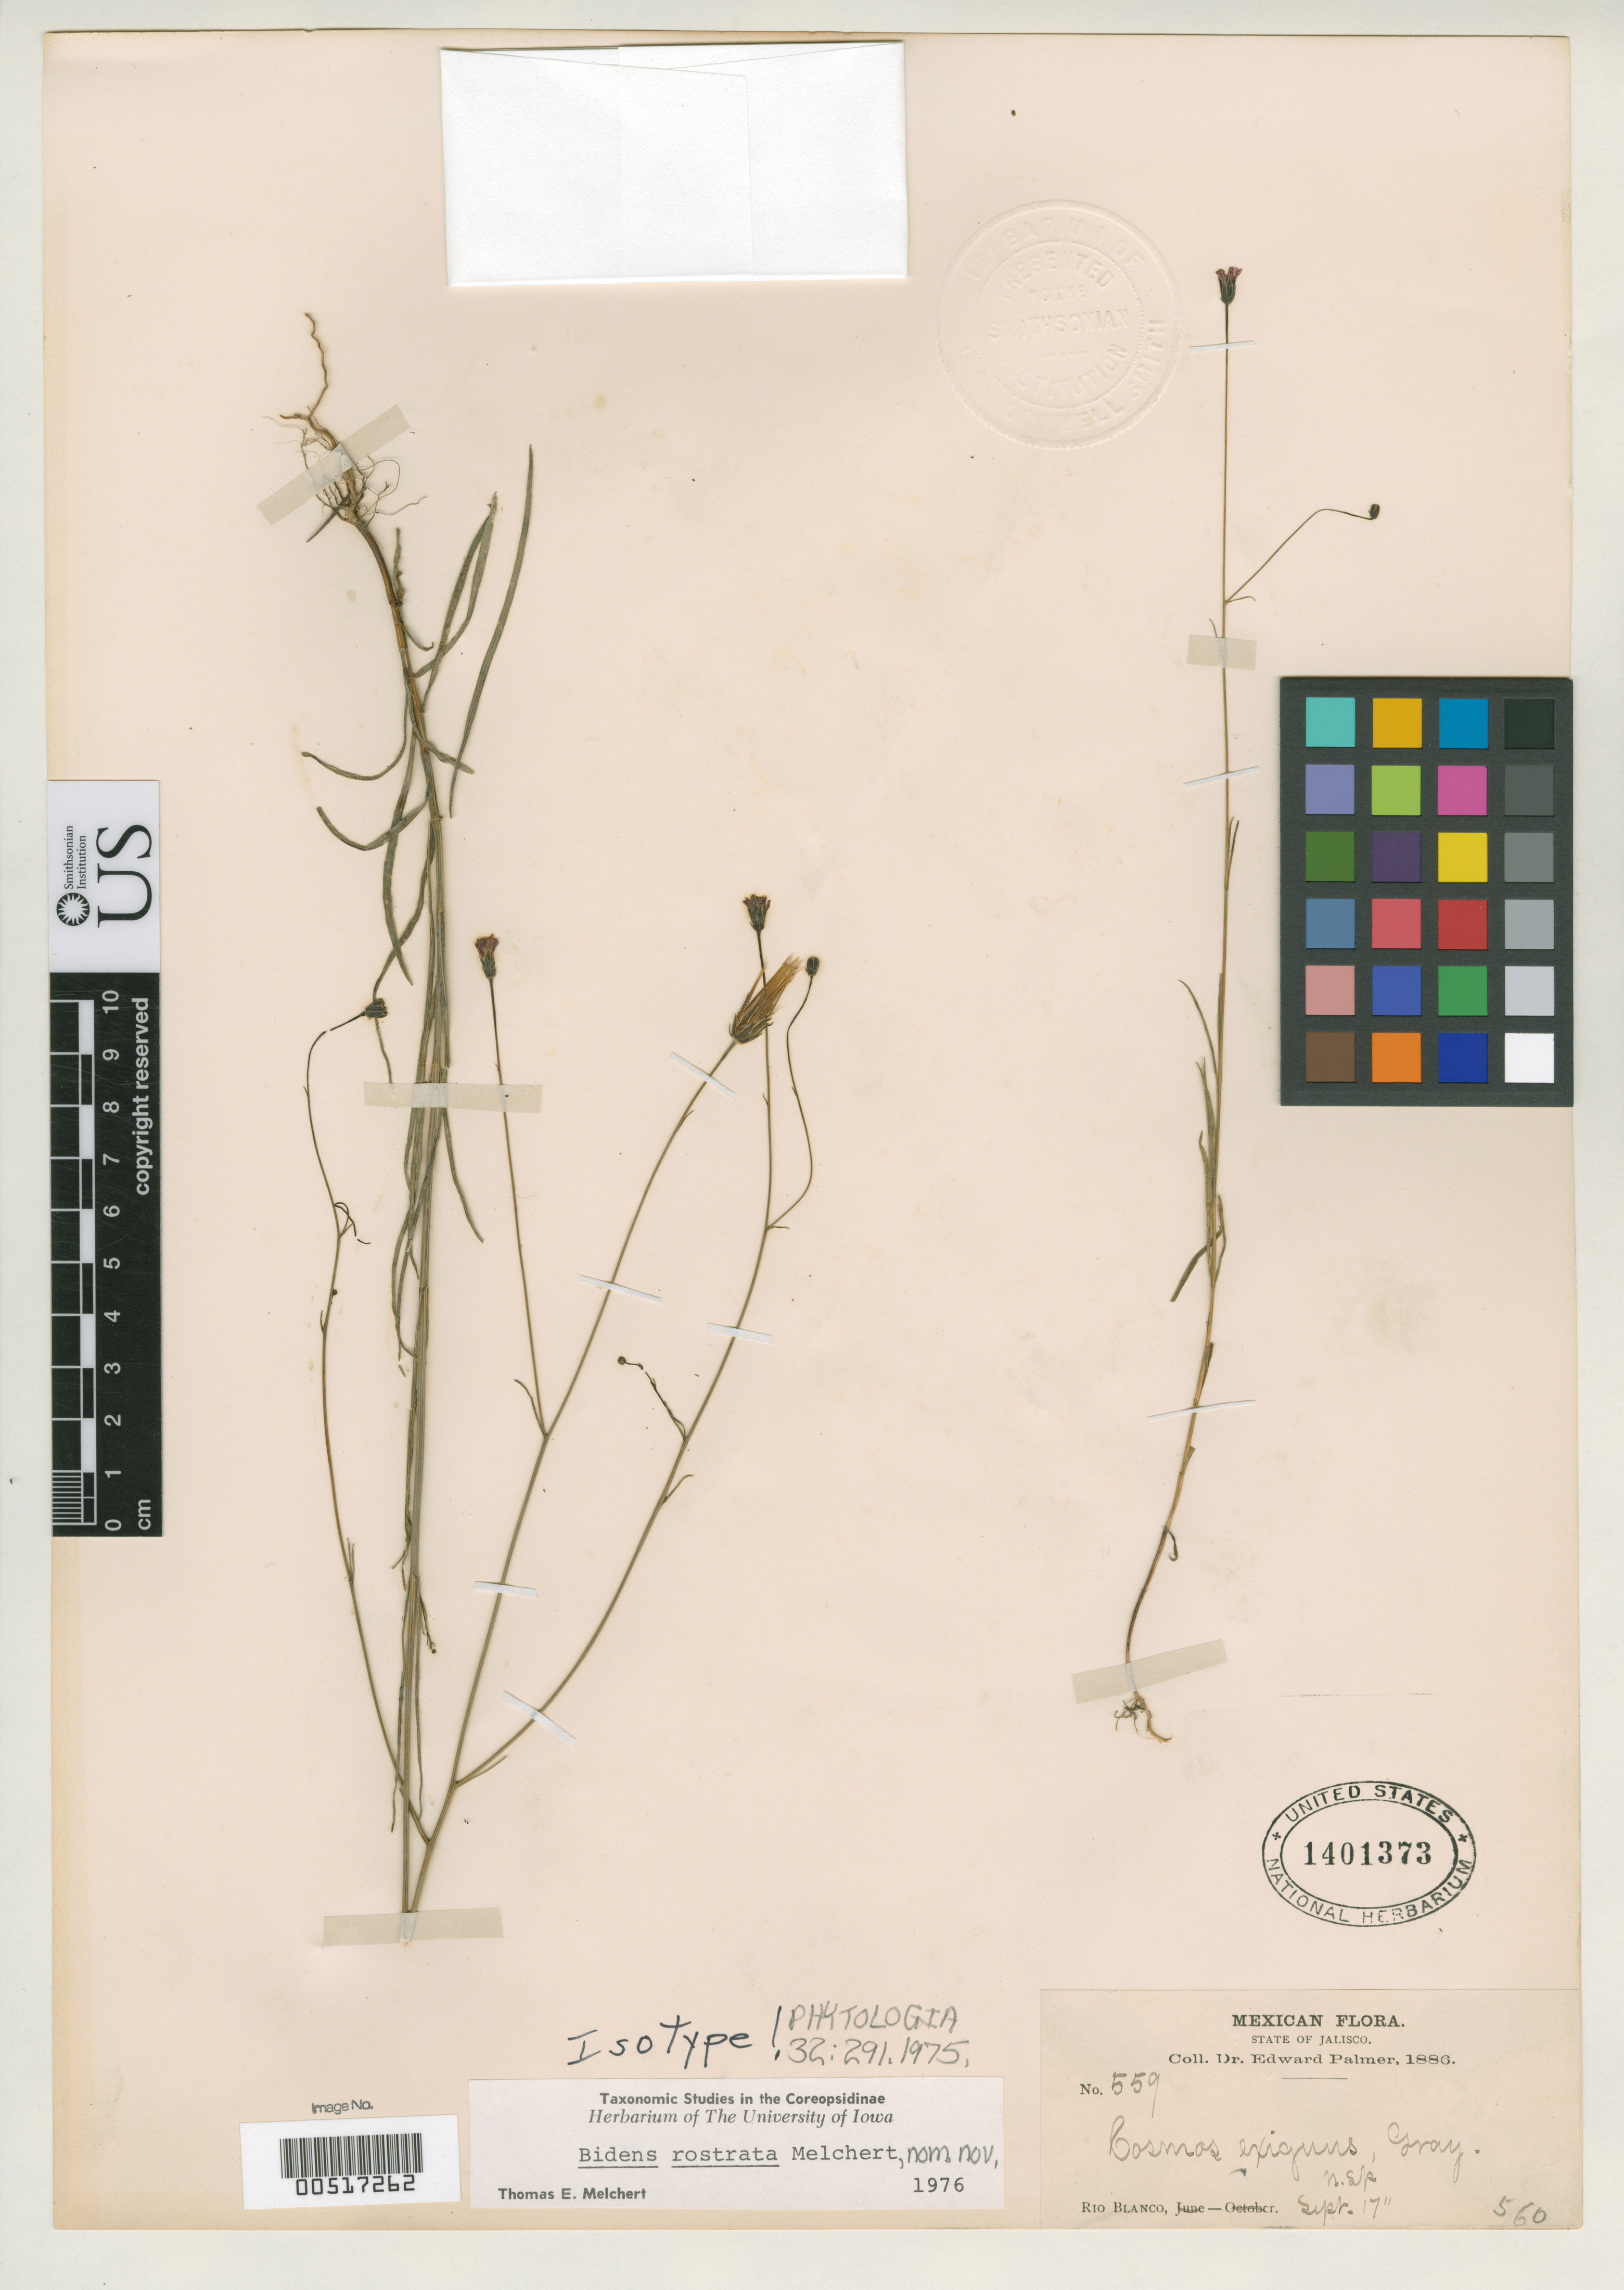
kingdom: Plantae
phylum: Tracheophyta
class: Magnoliopsida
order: Asterales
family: Asteraceae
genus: Cosmos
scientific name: Cosmos exiguus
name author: A. Gray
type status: Isotype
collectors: E. Palmer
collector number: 559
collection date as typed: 17 Sep 1886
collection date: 1886-09-17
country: Mexico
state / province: Jalisco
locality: Rio Blanco.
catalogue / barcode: US 1401373